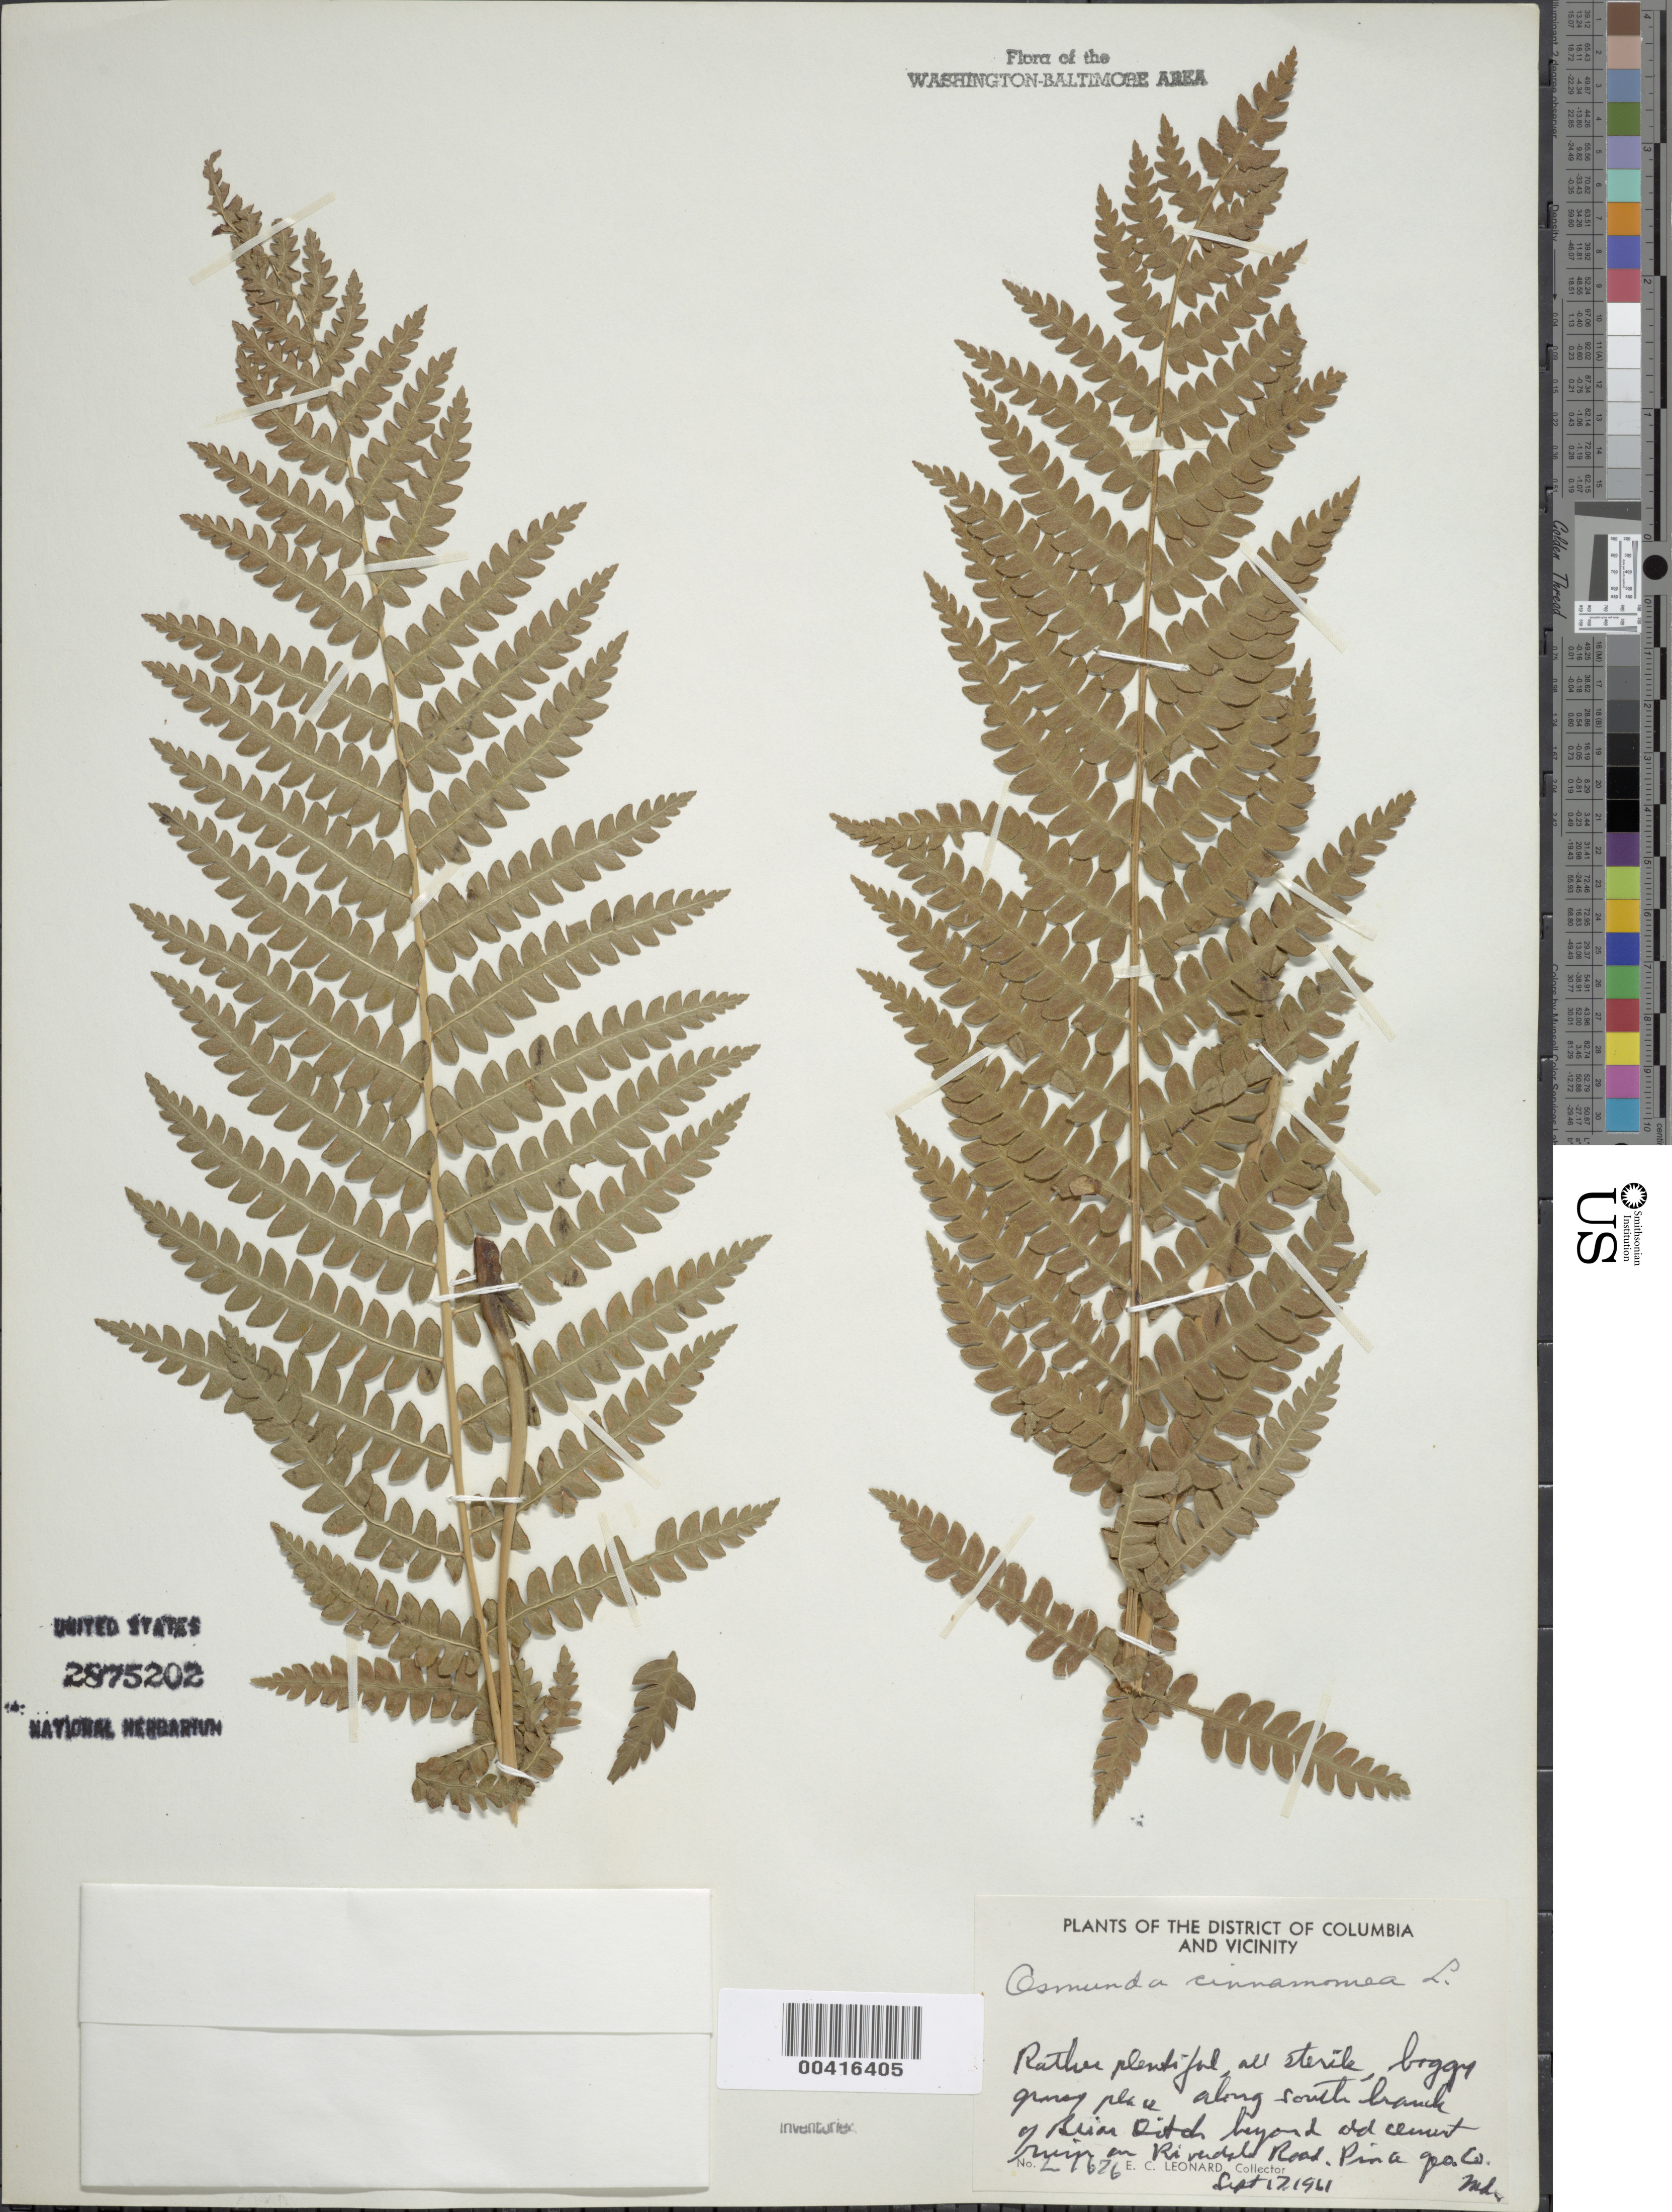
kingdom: Plantae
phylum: Tracheophyta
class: Polypodiopsida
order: Osmundales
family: Osmundaceae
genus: Osmundastrum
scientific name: Osmundastrum cinnamomeum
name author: (L.) C. Presl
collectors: E. C. Leonard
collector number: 21676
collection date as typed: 17 Sep 1961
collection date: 1961-09-17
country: United States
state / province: Maryland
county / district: Prince George's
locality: Briar Ditch, Riverdale road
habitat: Boggy grassy place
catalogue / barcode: US 2875202